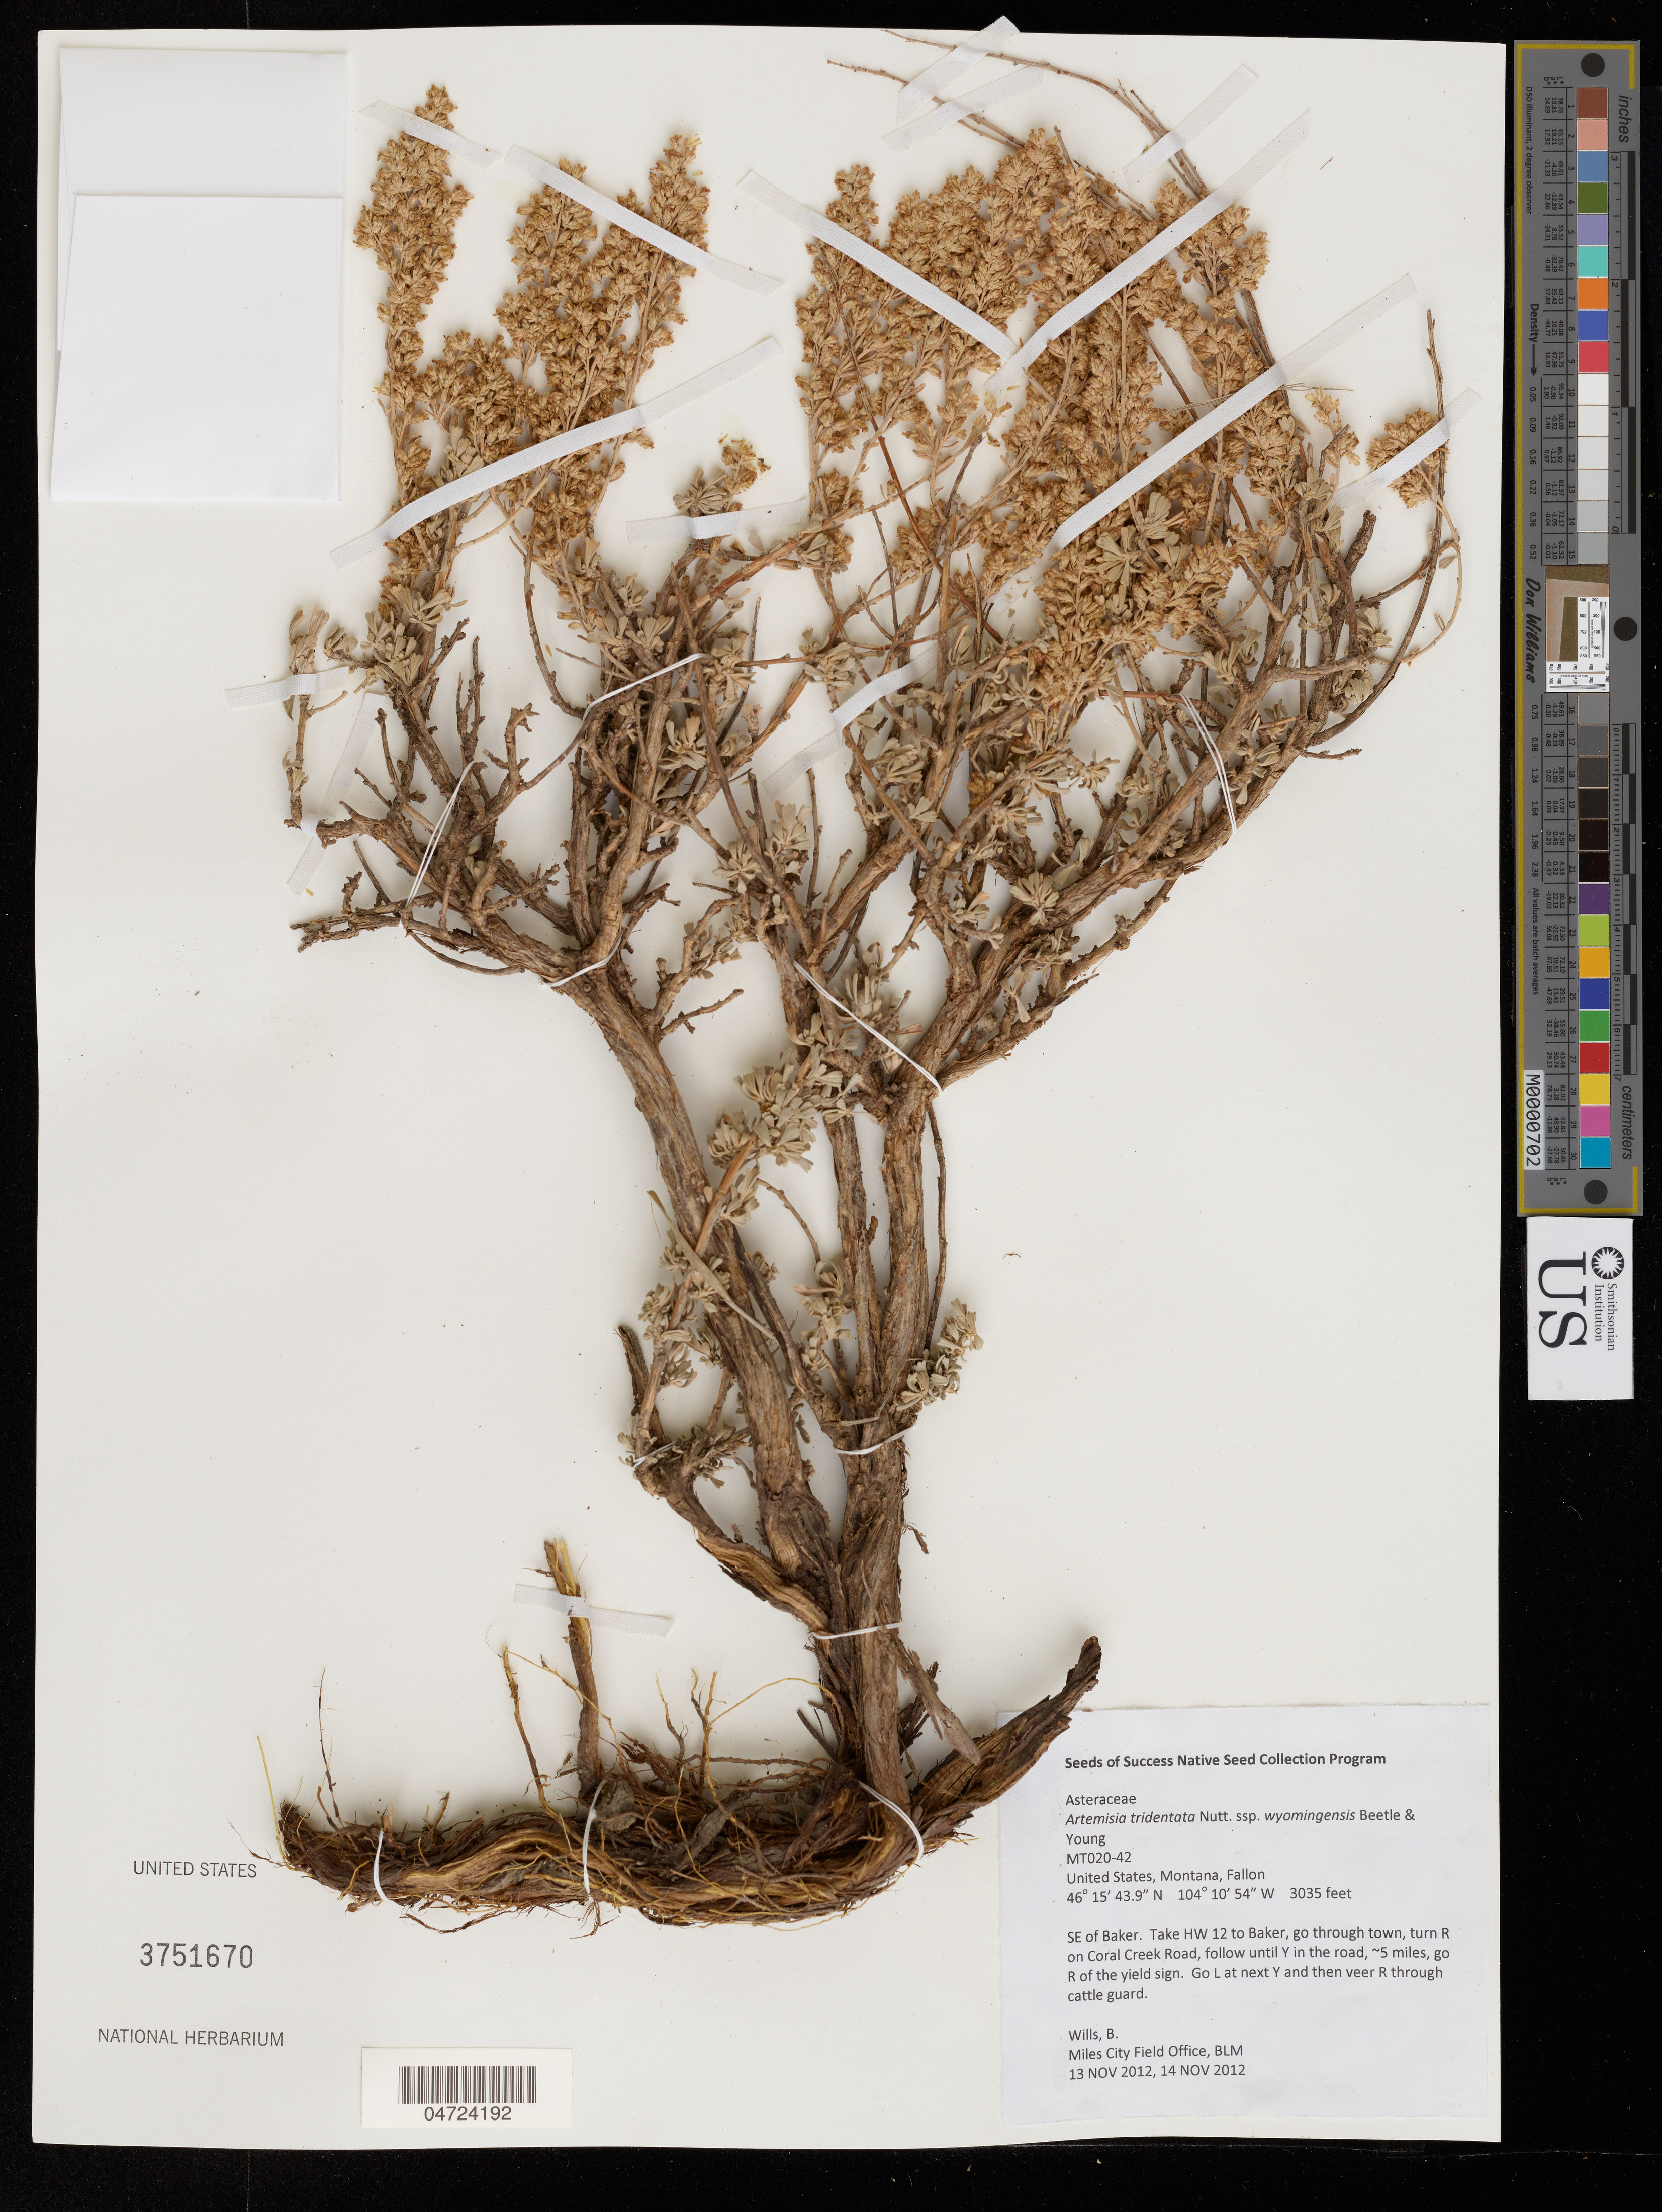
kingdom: Plantae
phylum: Tracheophyta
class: Magnoliopsida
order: Asterales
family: Asteraceae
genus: Artemisia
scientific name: Artemisia tridentata subsp. wyomingensis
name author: (Beetle & A.L. Young) S.L. Welsh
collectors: B. Wills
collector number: MT020-42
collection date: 2012-11-13/2012-11-14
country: United States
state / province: Montana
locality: Fallon. SE of Baker. Take HW 12 to Baker, go through town, turn R on Coral Creek Road, follow until Y in the road, ~5 miles, go R of the yield sign. Go L at next Y and then veer R through cattle guard.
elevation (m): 925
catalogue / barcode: US 3751670